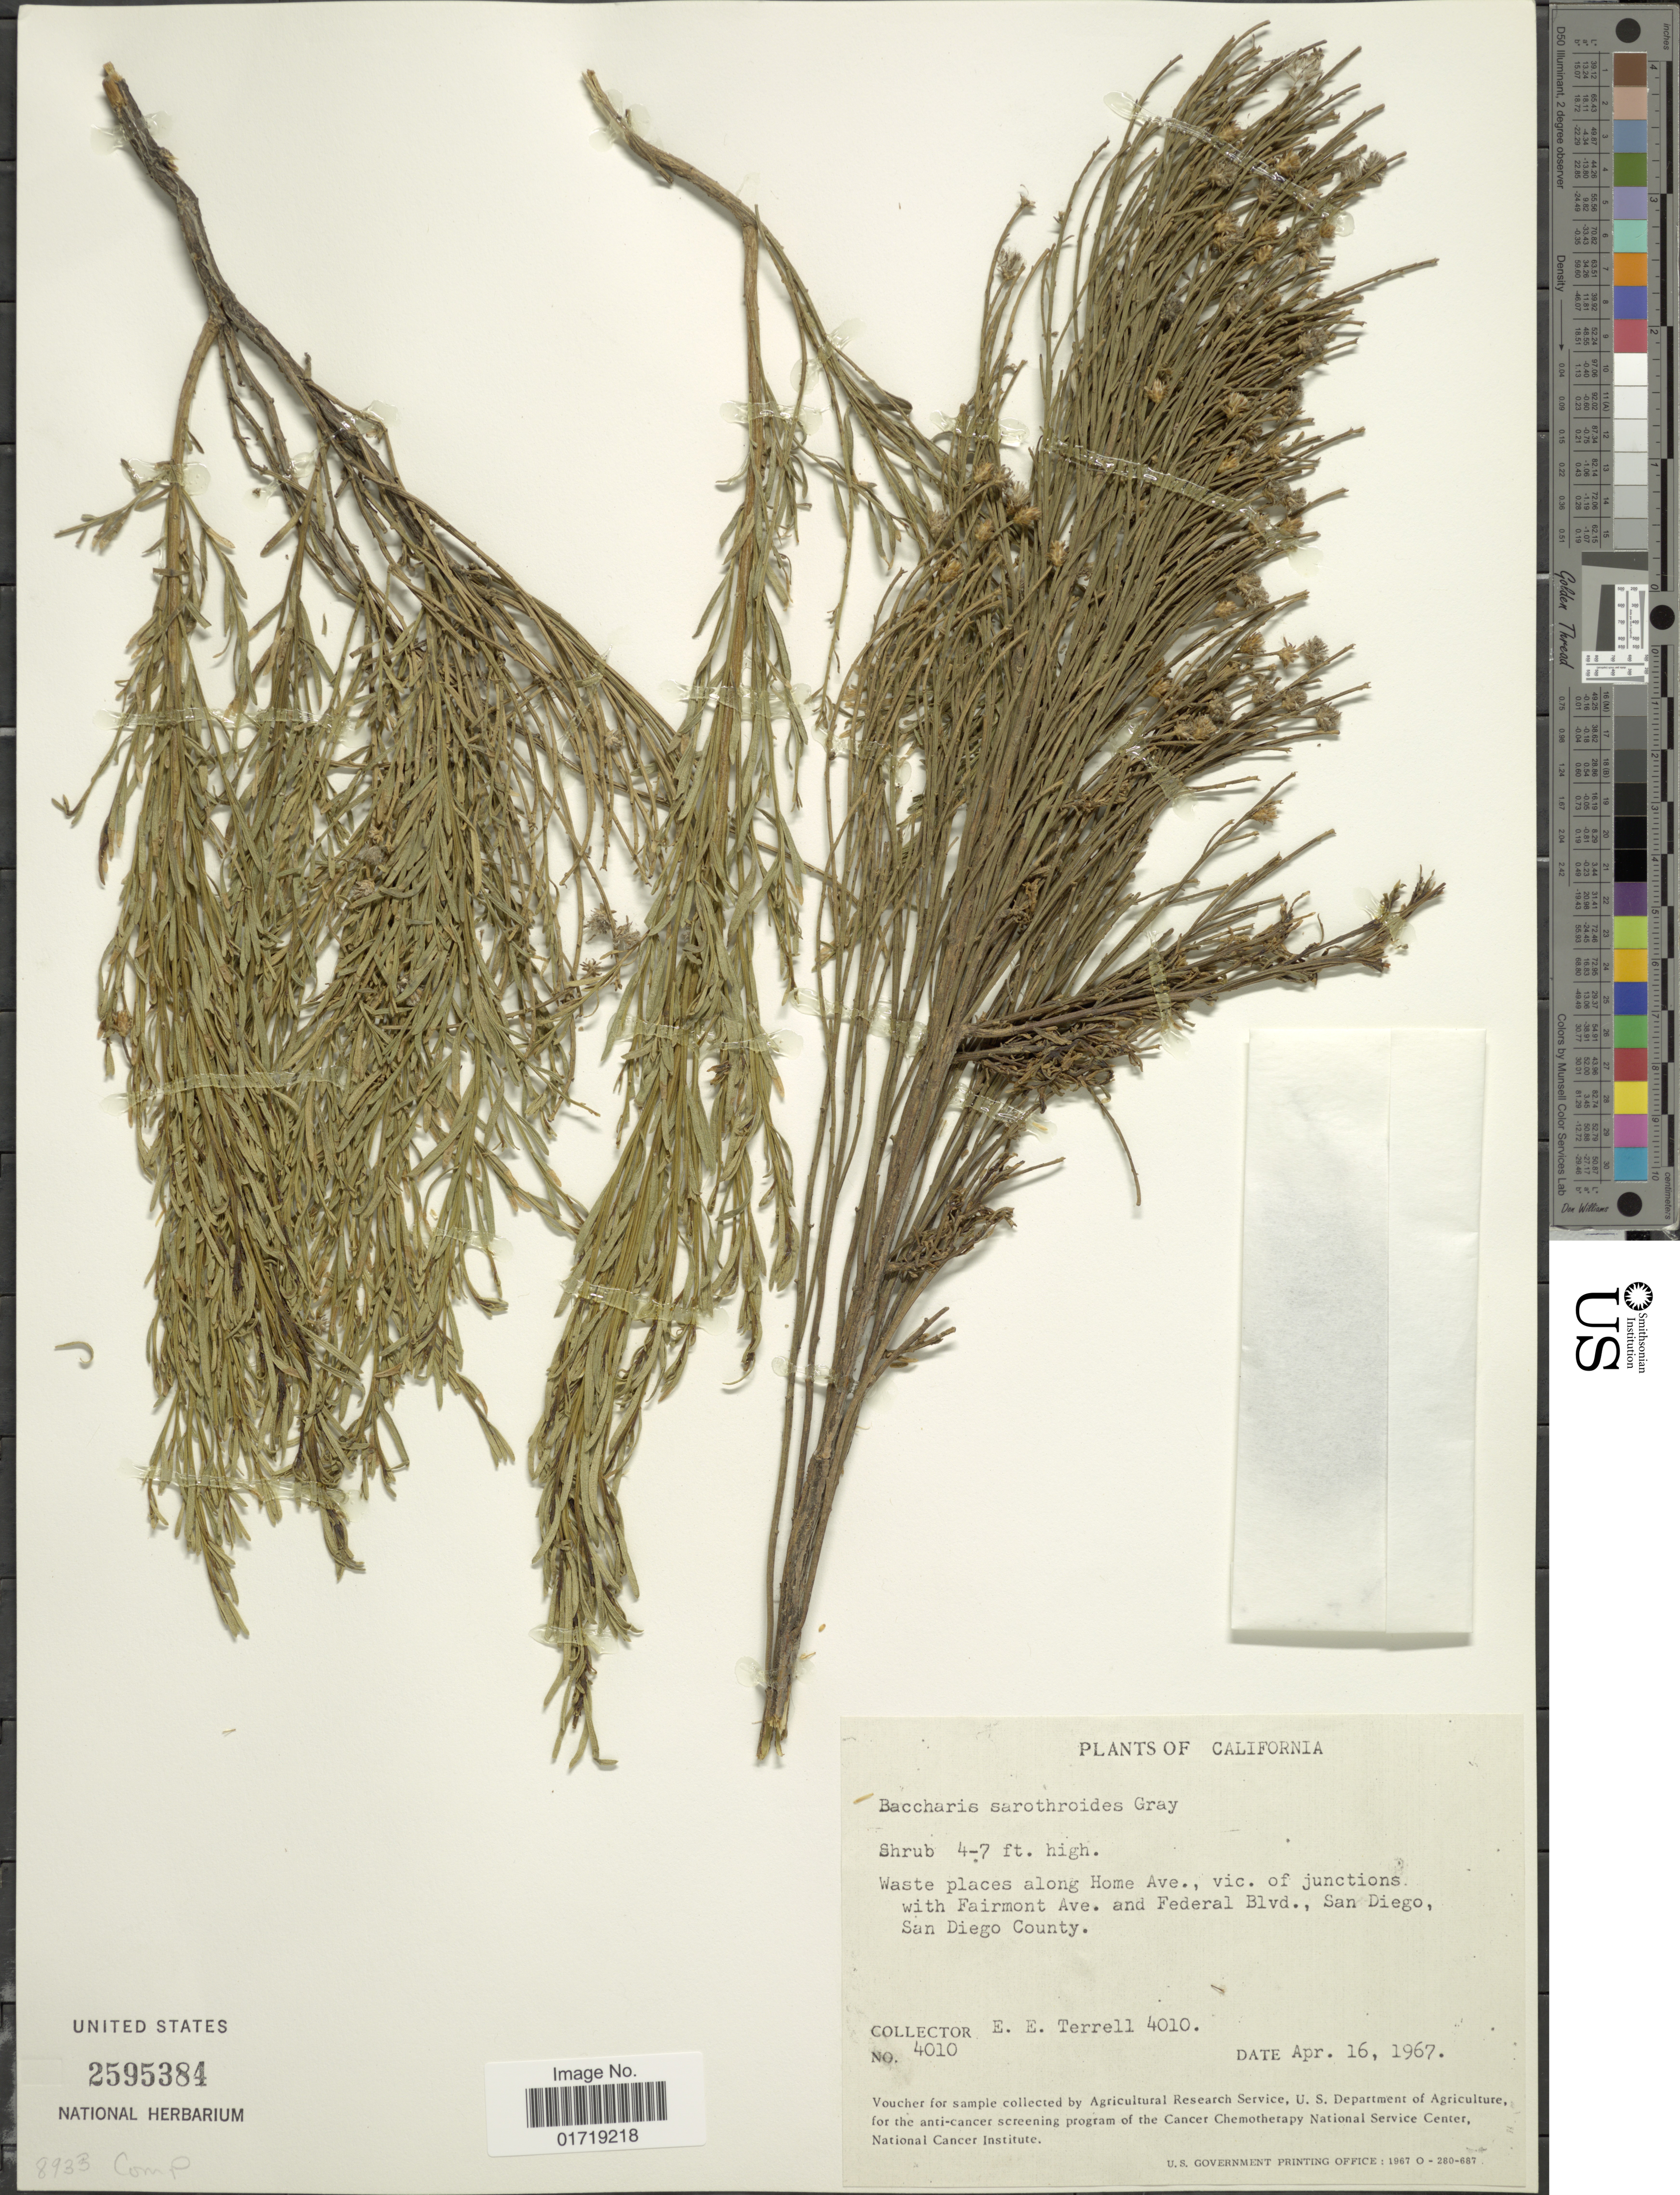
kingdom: Plantae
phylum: Tracheophyta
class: Magnoliopsida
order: Asterales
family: Asteraceae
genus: Baccharis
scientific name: Baccharis sarothroides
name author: A. Gray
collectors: E. E. Terrell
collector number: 4010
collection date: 1967-04-16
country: United States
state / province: California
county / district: San Diego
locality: Waste place along Home Ave., vic of junctions with Fairmont Ave. and Federal Blvd., San Diego, San Diego County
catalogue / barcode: US 2595384